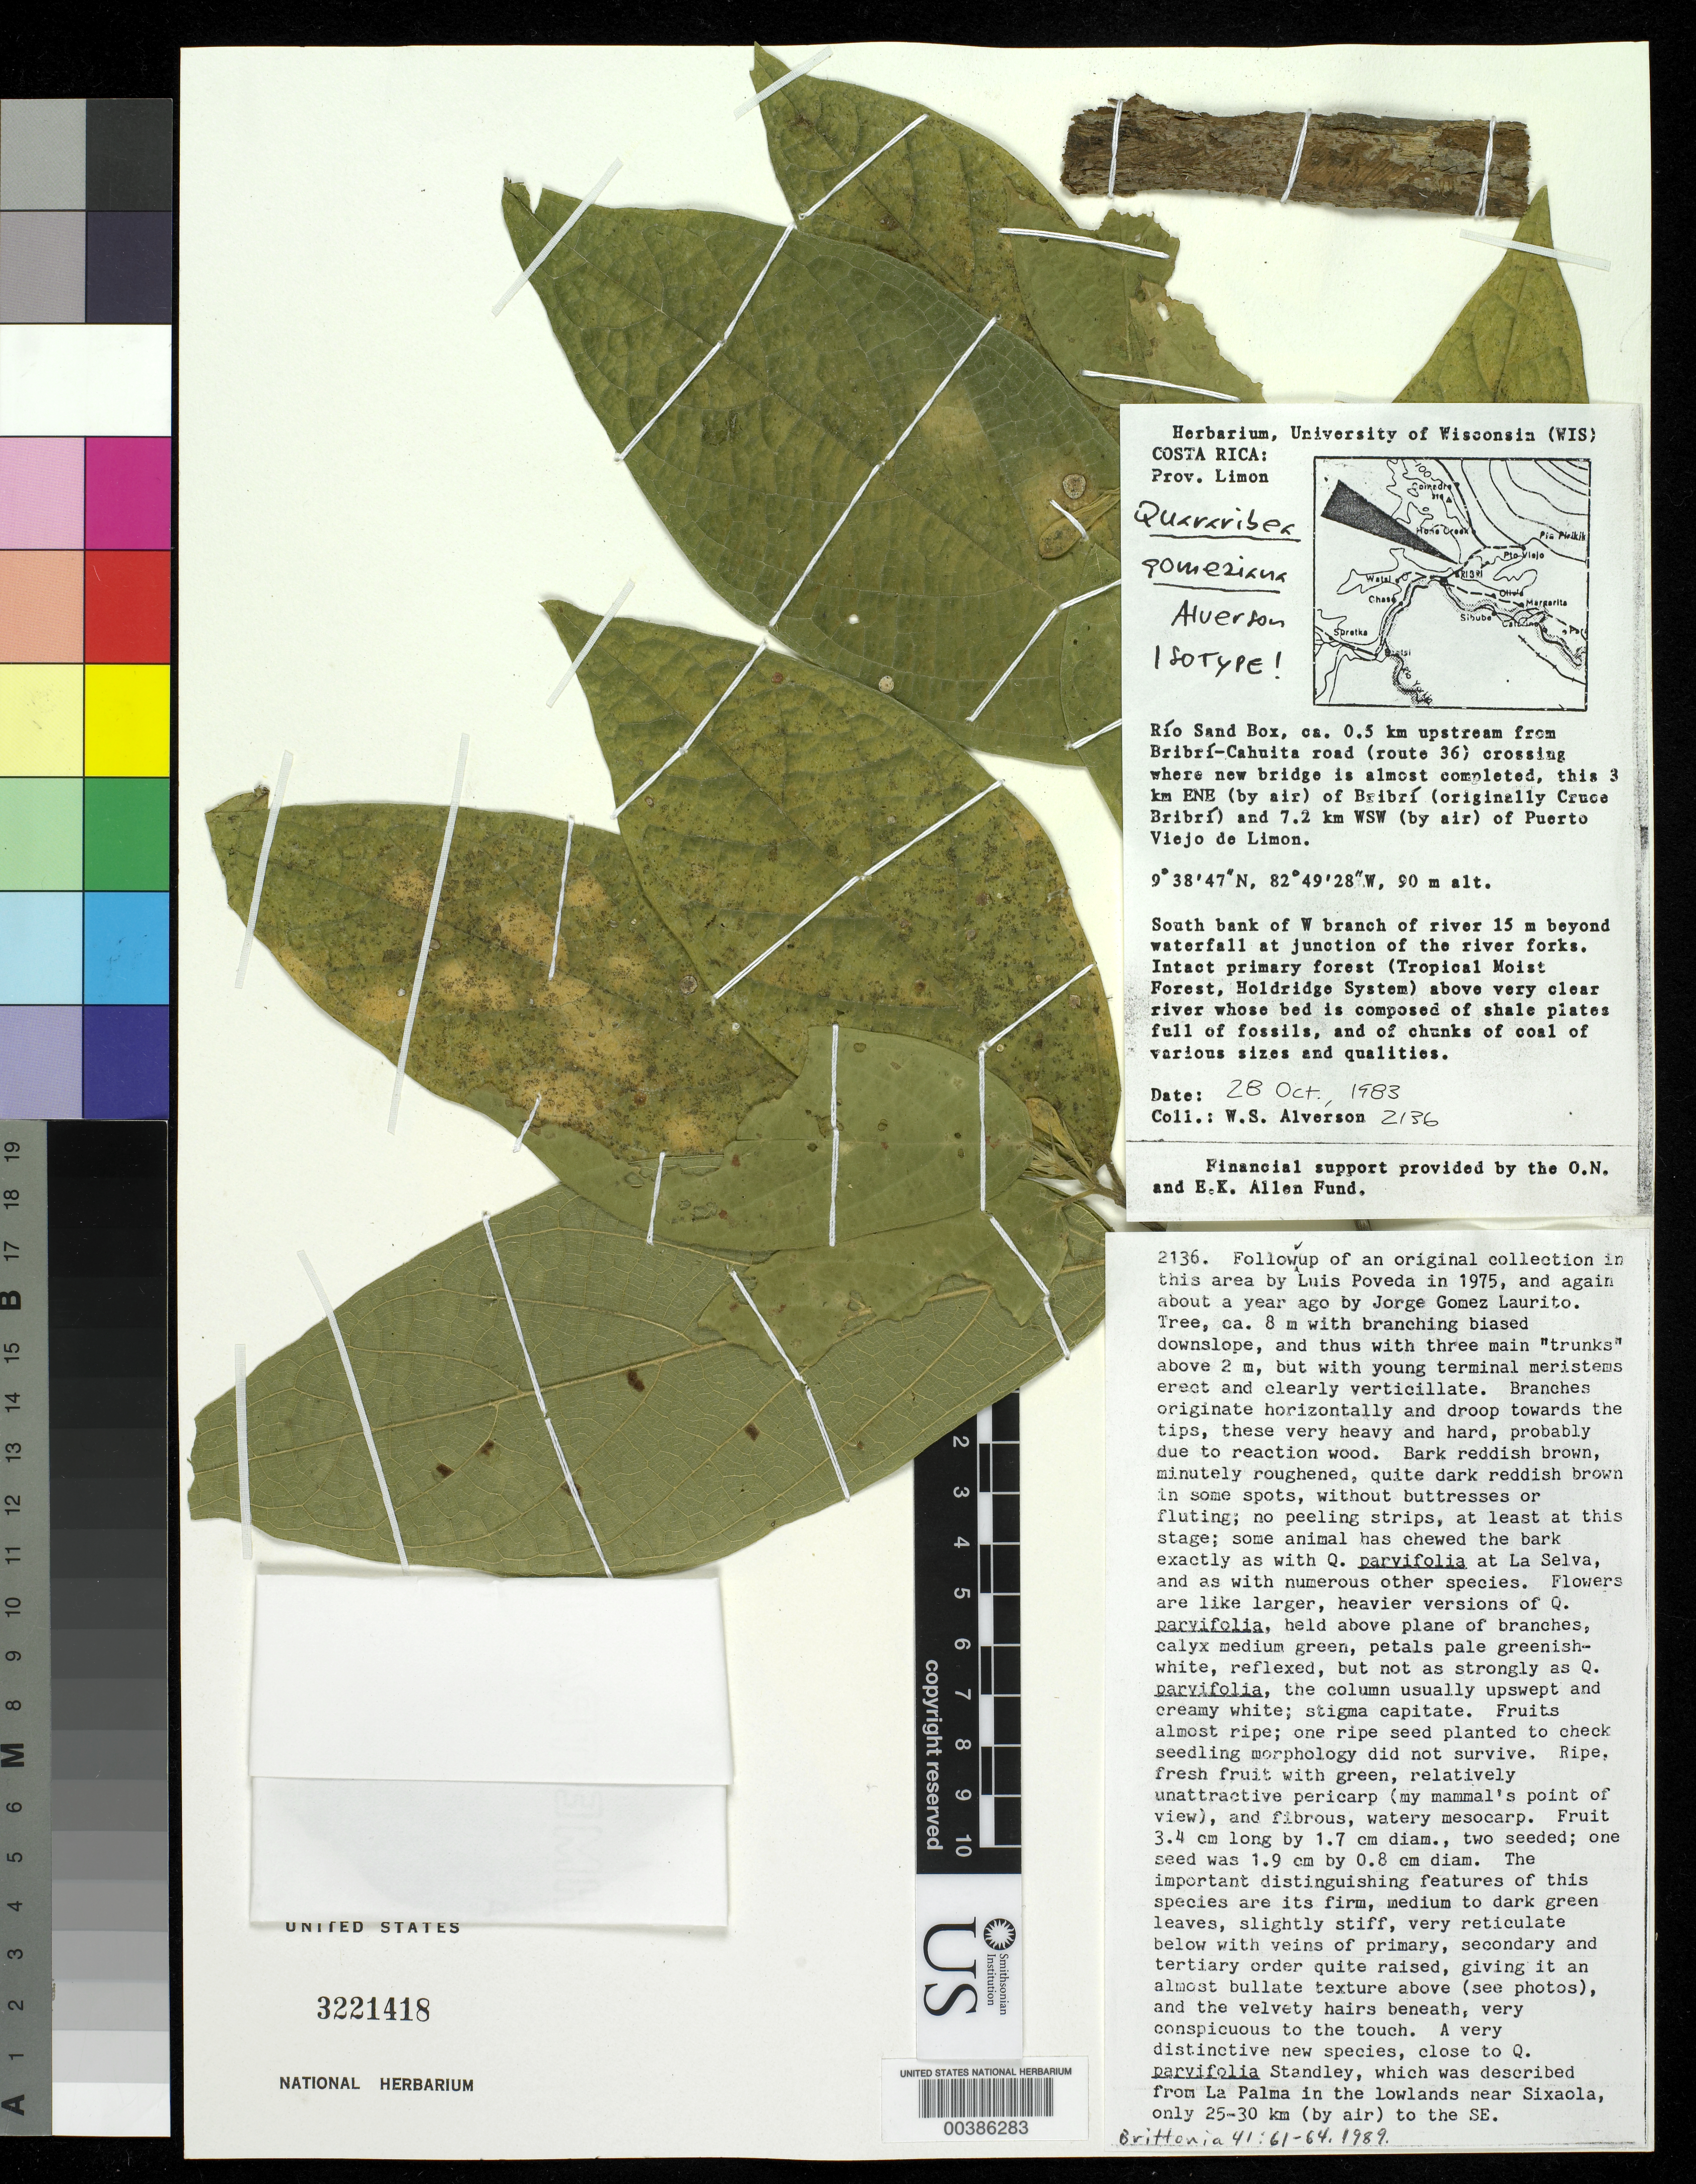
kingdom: Plantae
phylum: Tracheophyta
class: Magnoliopsida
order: Malvales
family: Malvaceae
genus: Quararibea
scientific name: Quararibea gomeziana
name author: W.S. Alverson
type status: Isotype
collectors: W. S. Alverson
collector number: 2136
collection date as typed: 28 Oct 1983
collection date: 1983-10-28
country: Panama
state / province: Colón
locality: Rio sand box, ca. 0.5 km upstream from Bribri - Cahuita road (rt. 36), 3 km ENE of Bribrio & 7.2 km WSW of Puerto Viejo de Limon.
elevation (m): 90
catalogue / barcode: US 3221418